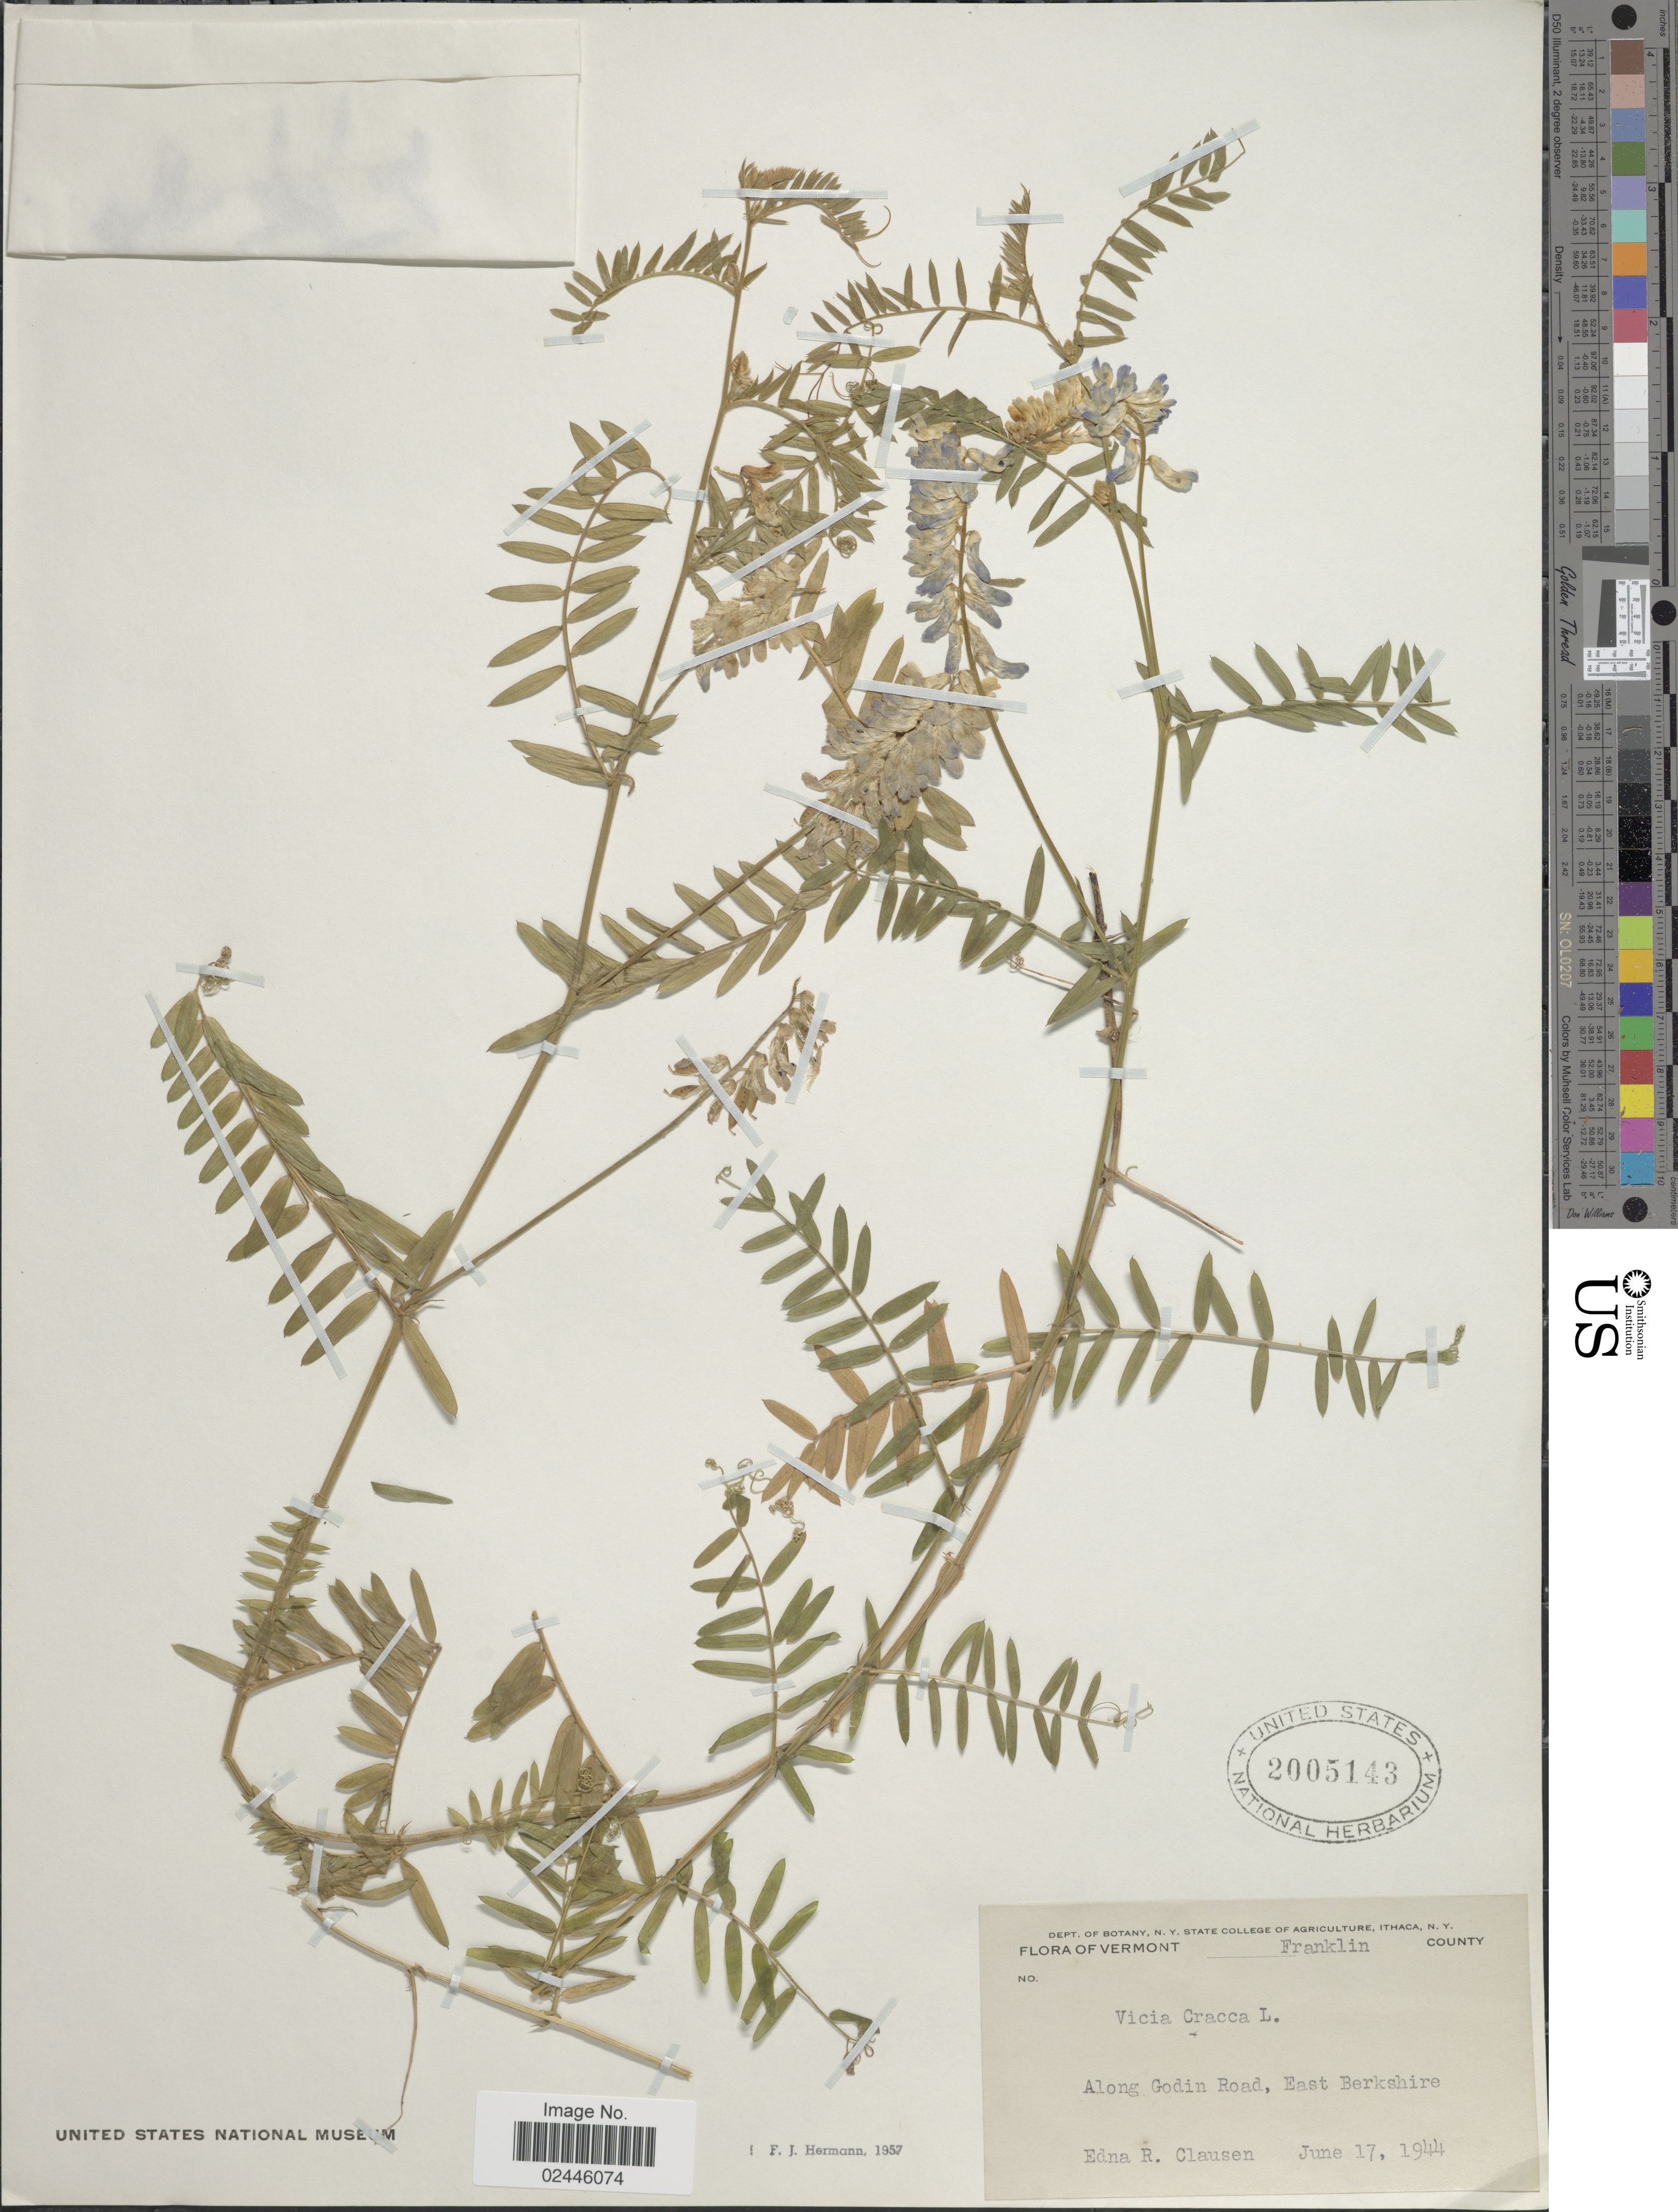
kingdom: Plantae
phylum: Tracheophyta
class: Magnoliopsida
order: Fabales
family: Fabaceae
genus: Vicia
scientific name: Vicia cracca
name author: L.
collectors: E. Clausen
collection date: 1944-06-17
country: United States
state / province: Vermont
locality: Franklin County, along Godin Road, East Berkshire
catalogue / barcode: US 2005143